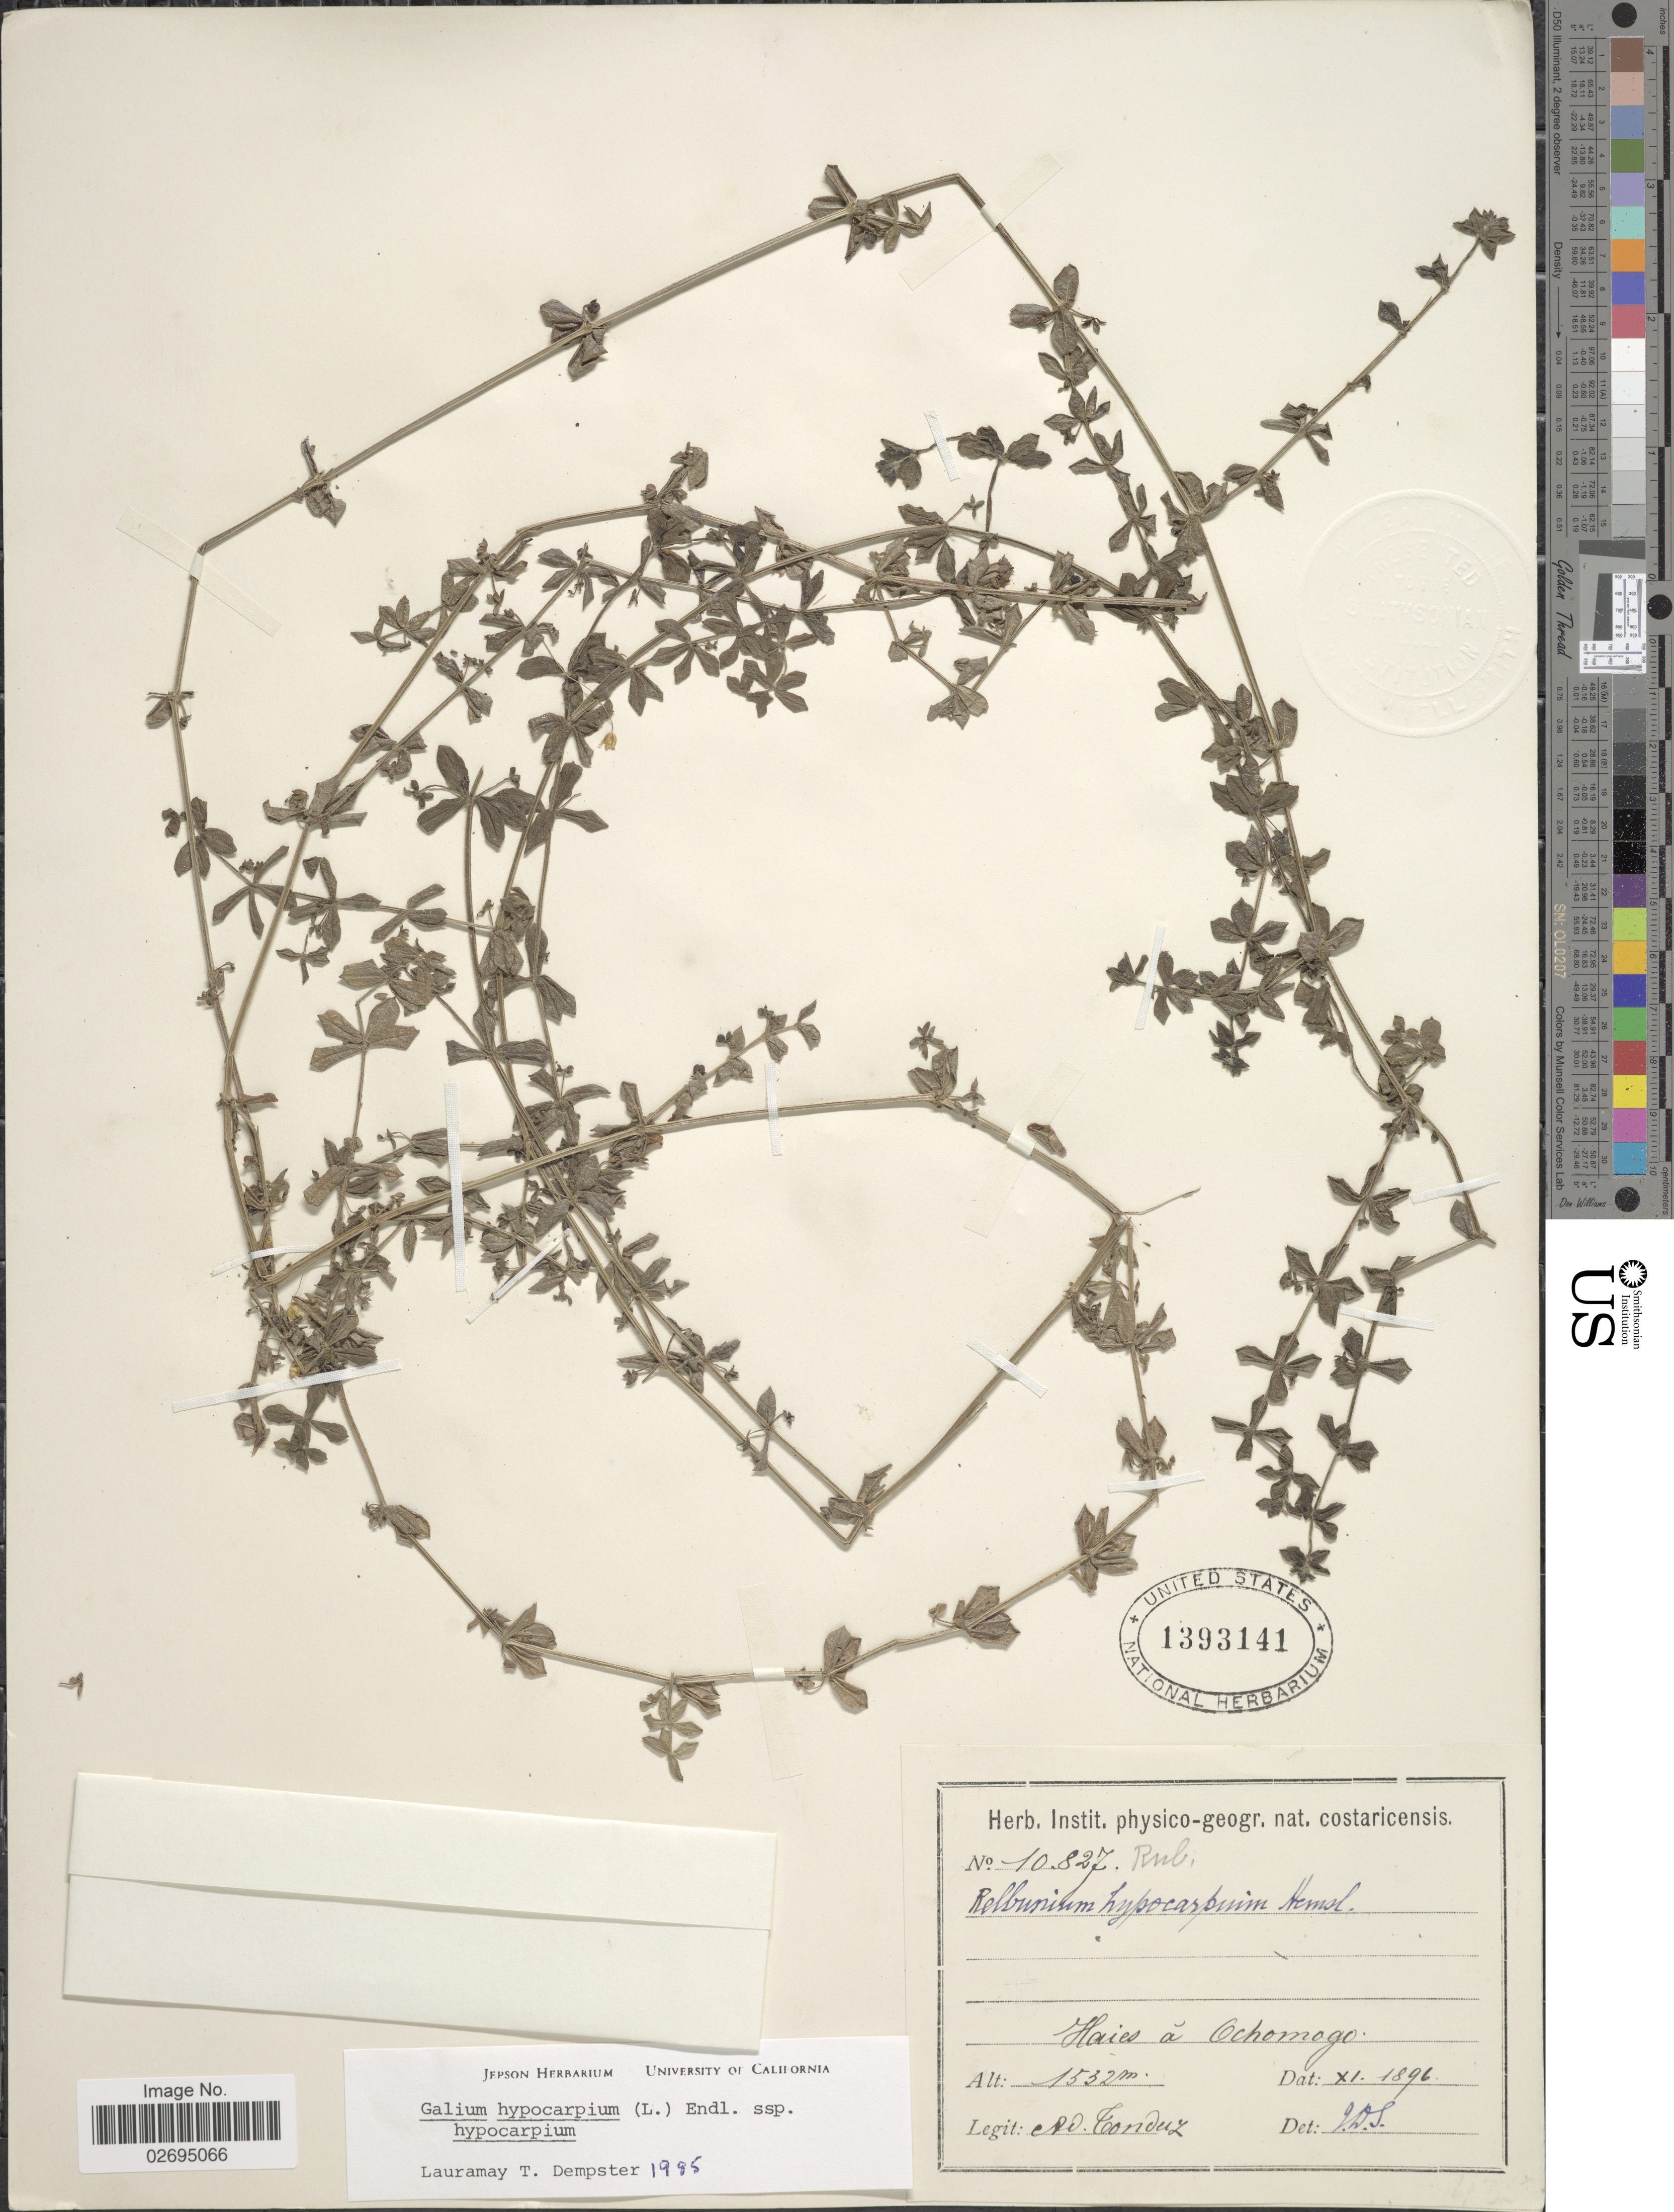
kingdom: Plantae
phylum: Tracheophyta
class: Magnoliopsida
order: Gentianales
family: Rubiaceae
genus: Galium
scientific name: Galium hypocarpium subsp. hypocarpium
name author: (L.) Endl. ex Griseb.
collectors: A. Tonduz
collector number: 10827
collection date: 1896-11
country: Costa Rica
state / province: Cartago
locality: Haies à Ochomogo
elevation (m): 1532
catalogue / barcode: US 1393141